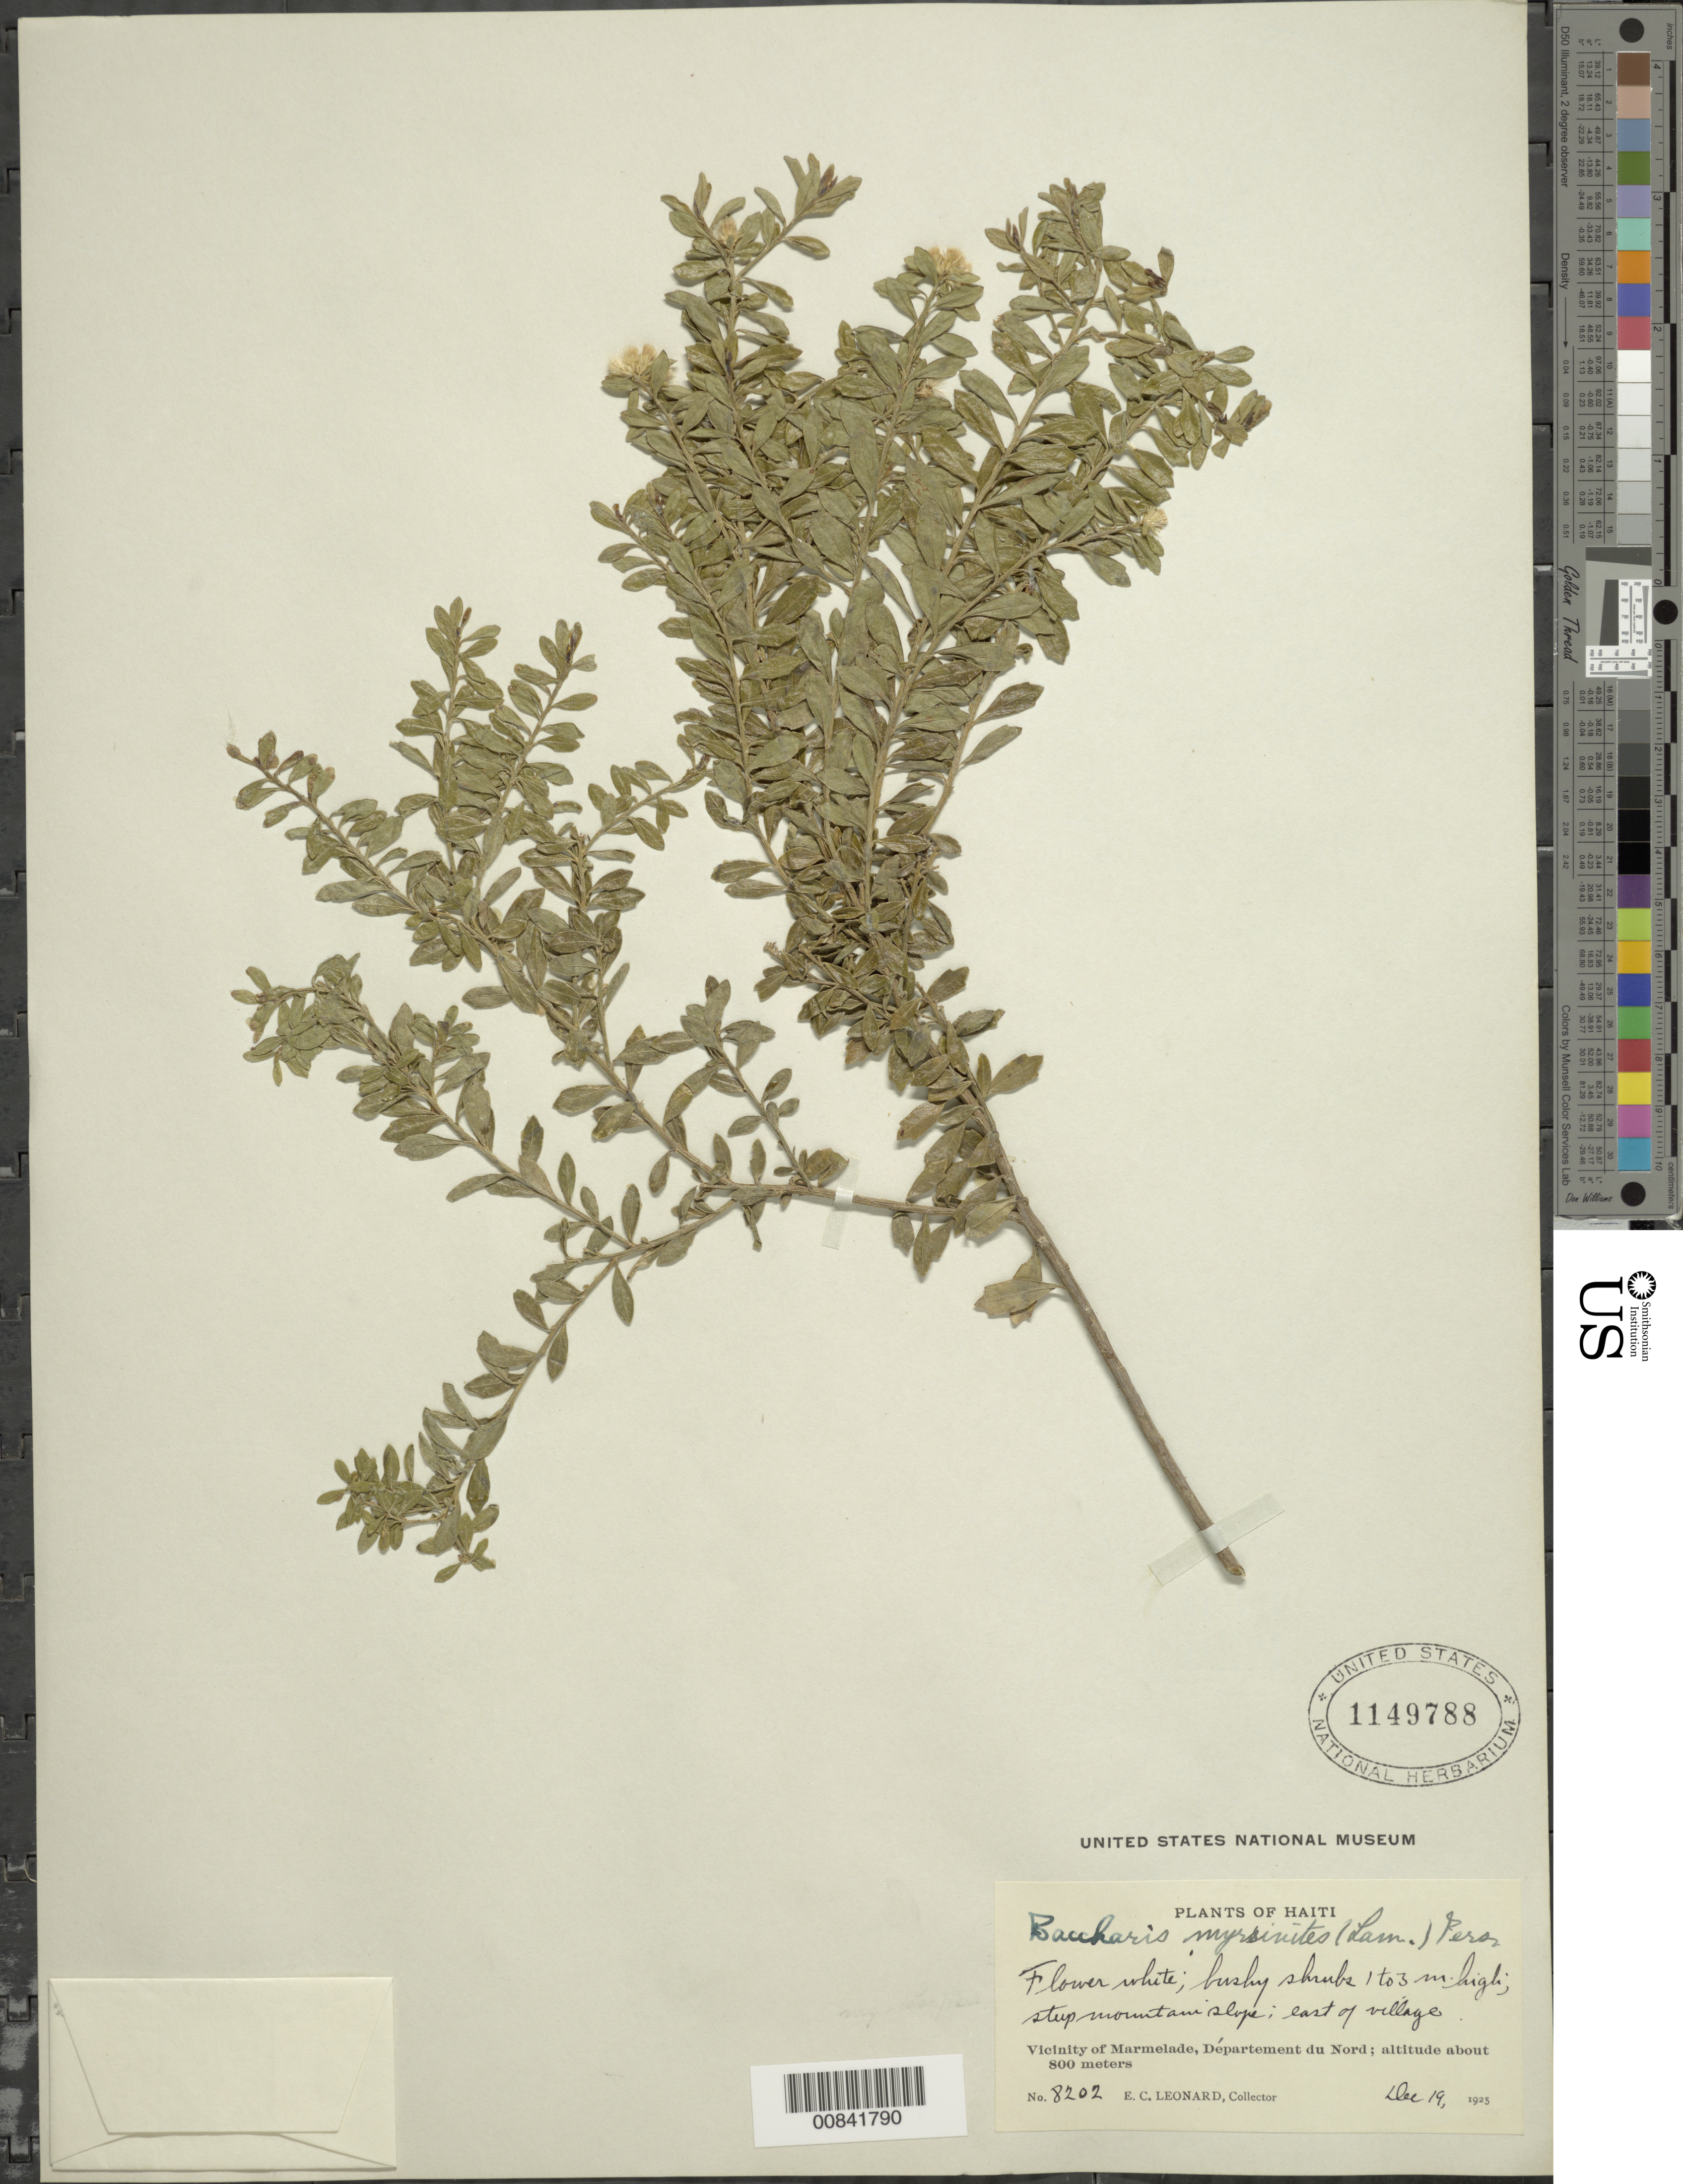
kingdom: Plantae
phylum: Tracheophyta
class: Magnoliopsida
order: Asterales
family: Asteraceae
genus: Baccharis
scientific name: Baccharis myrsinites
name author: Pers.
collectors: E. C. Leonard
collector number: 8202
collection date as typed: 19 Dec 1925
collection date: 1925-12-19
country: Haiti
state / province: Nord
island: Hispaniola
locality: Vicinity of Marmelade, E of village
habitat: Steep mountain slope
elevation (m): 800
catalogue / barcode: US 1149788